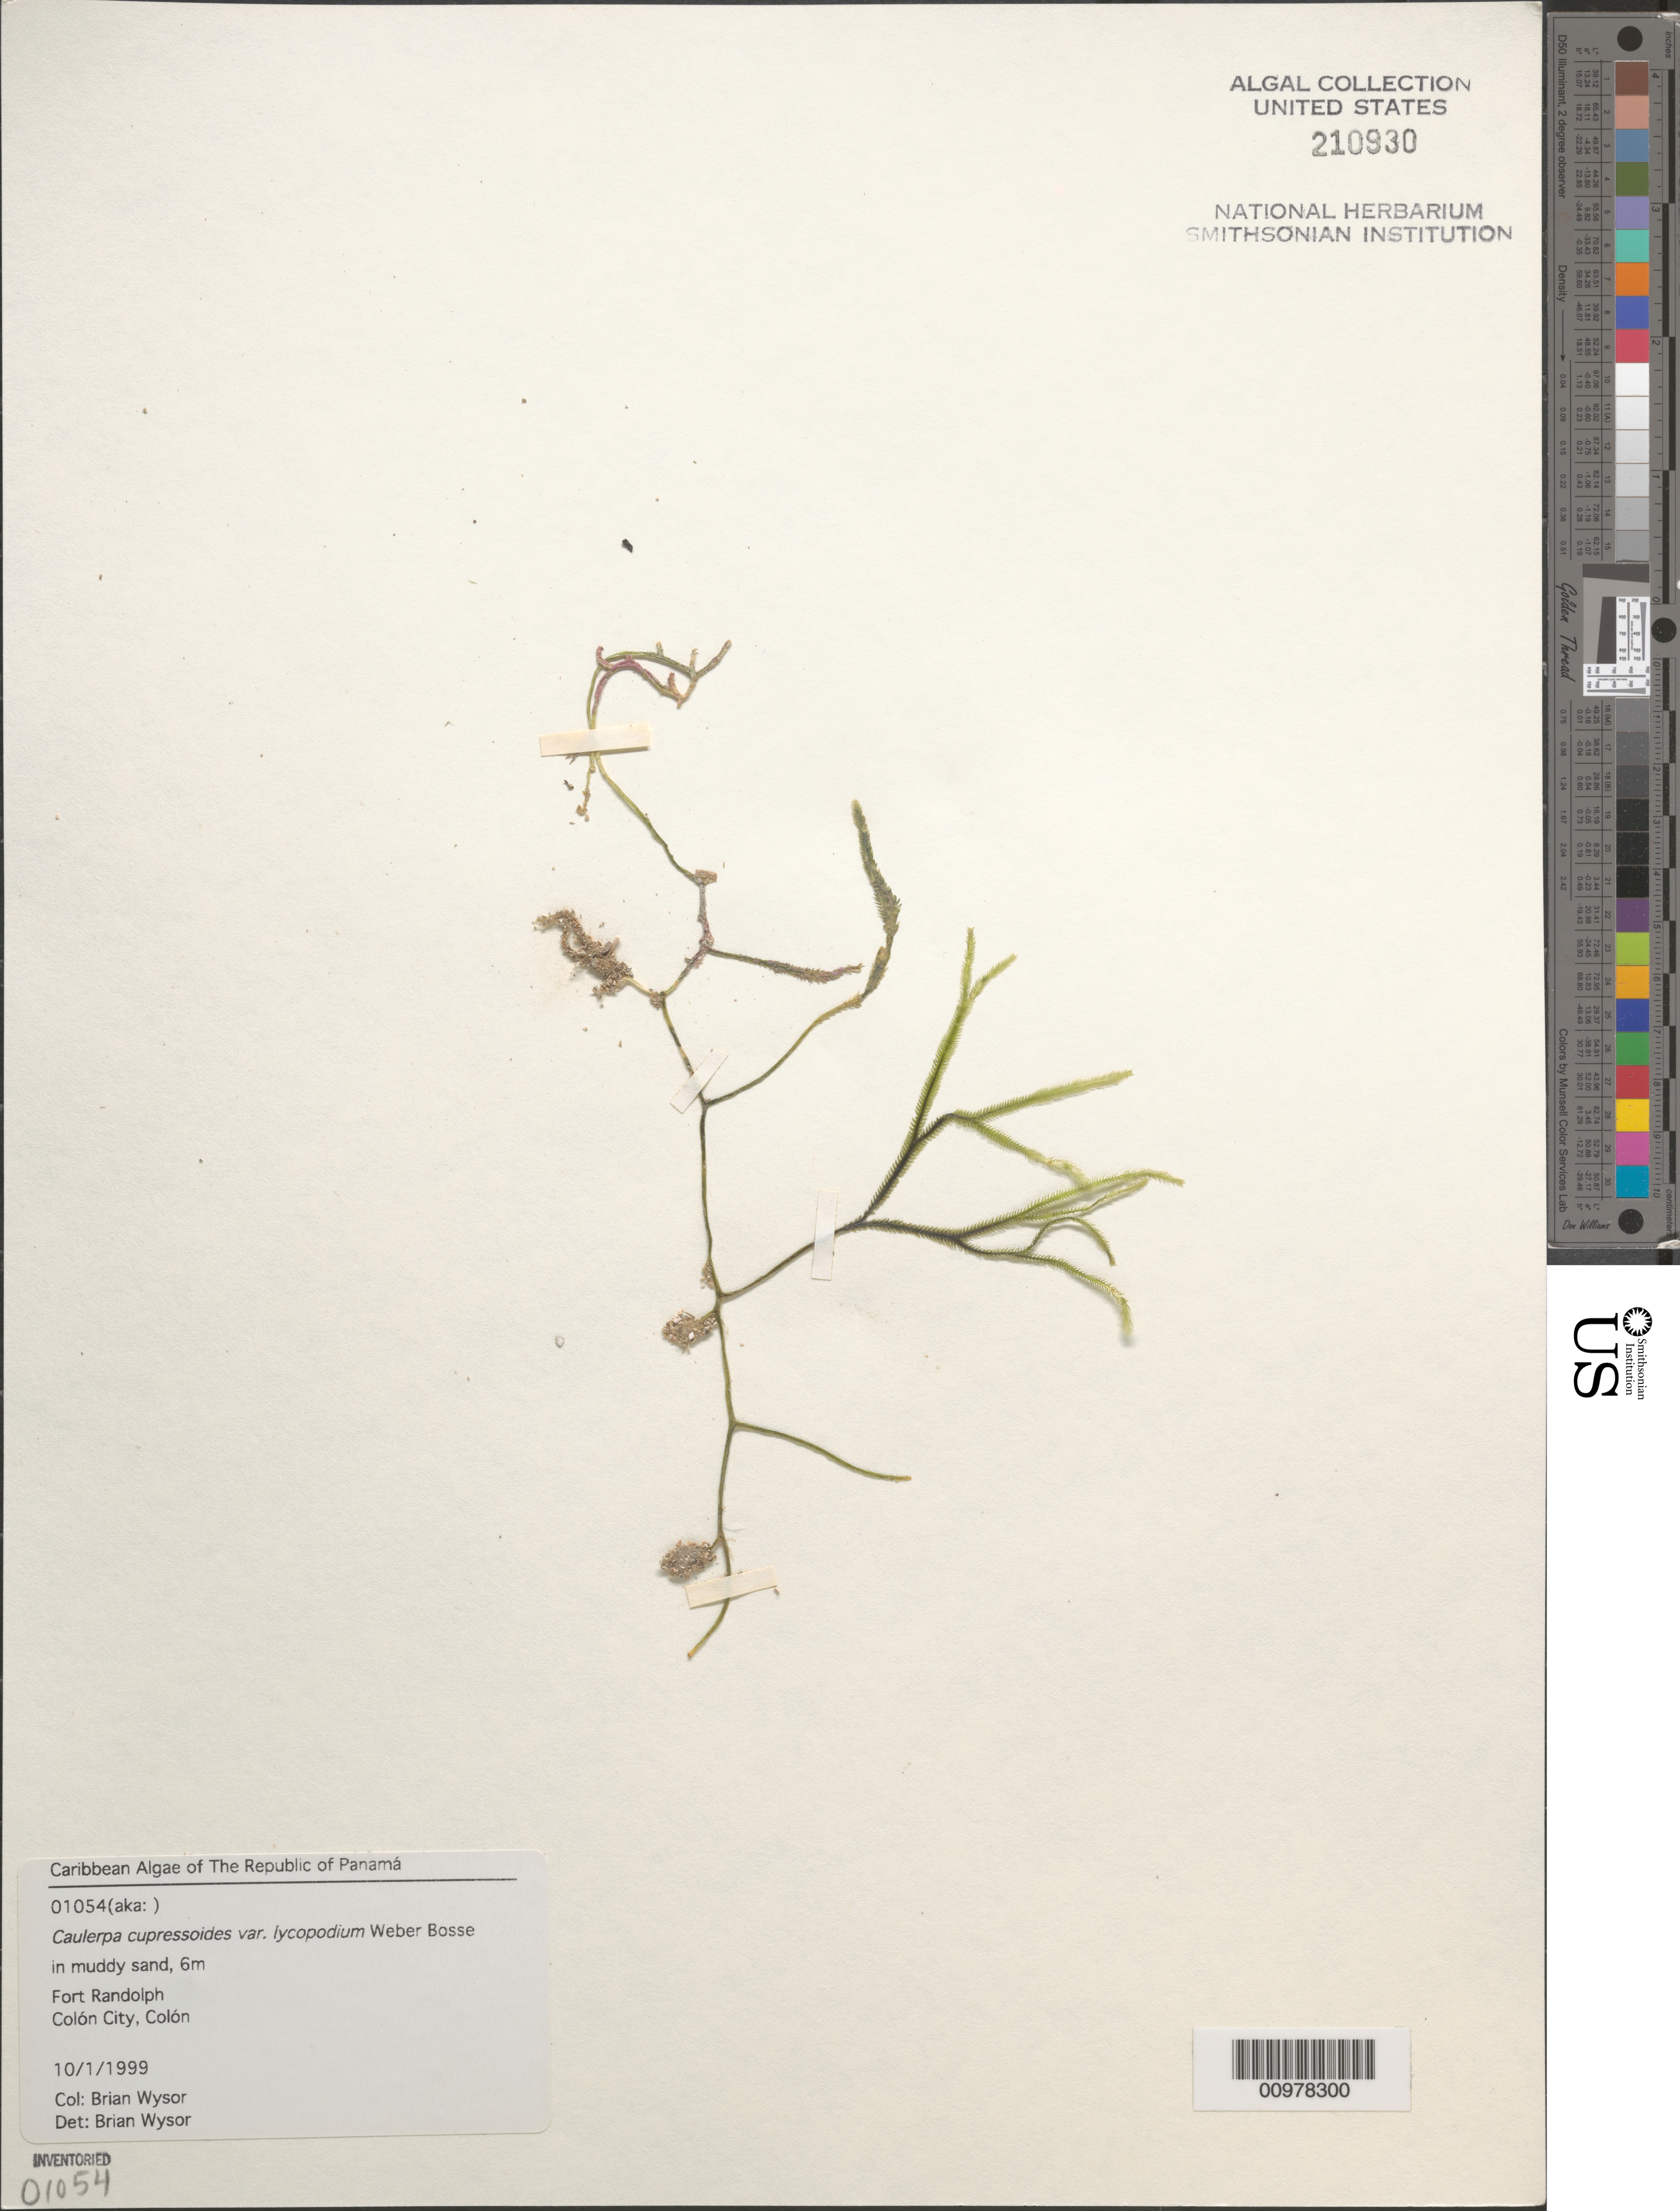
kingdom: Plantae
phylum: Chlorophyta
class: Ulvophyceae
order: Bryopsidales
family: Caulerpaceae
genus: Caulerpa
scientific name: Caulerpa cupressoides var. lycopodium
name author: Weber Bosse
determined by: Wysor, B.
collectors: B. Wysor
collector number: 01054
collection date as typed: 01 Oct 1999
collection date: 1999-10-01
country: Panama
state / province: Colón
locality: Fort Randolph, Colón City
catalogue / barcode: US 210930